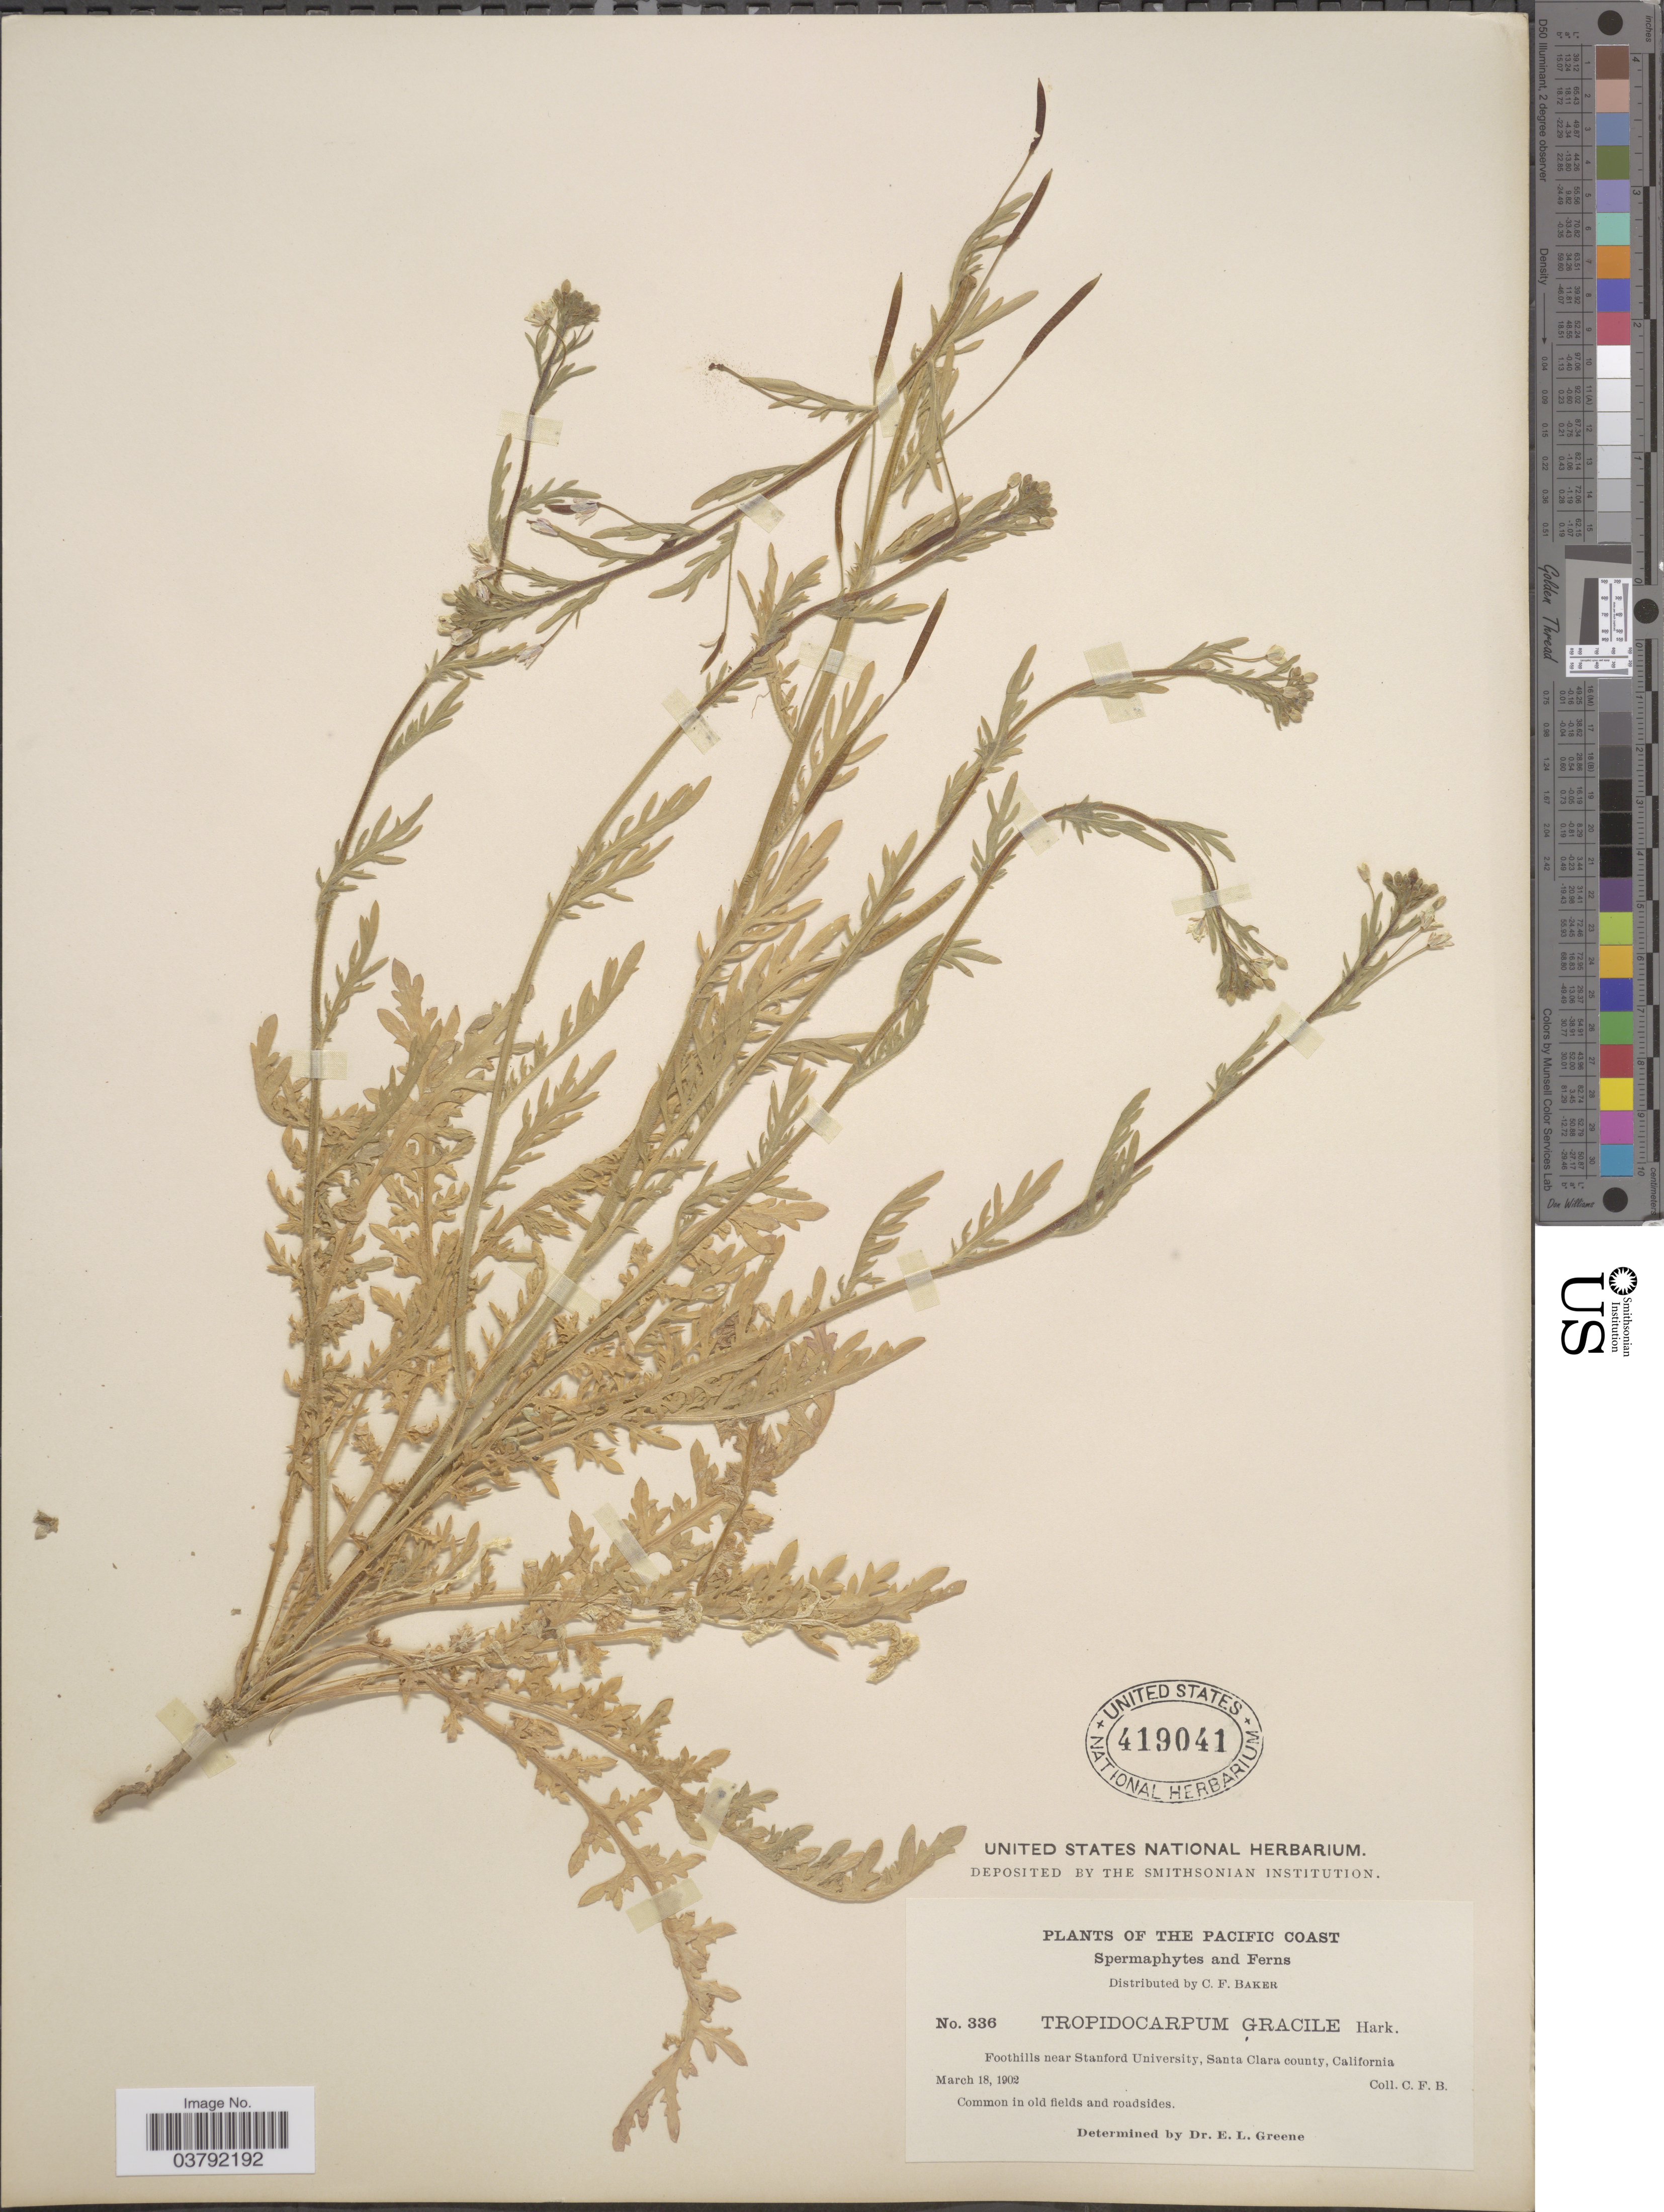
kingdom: Plantae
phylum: Tracheophyta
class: Magnoliopsida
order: Brassicales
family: Brassicaceae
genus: Tropidocarpum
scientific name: Tropidocarpum gracile var. dubium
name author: (Davidson) Jeps.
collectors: C. F. Baker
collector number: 336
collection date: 1902-03-18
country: United States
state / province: California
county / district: Santa Clara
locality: The Pacific Coast. Foothills near Stanford University, Santa Clara County.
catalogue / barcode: US 419041